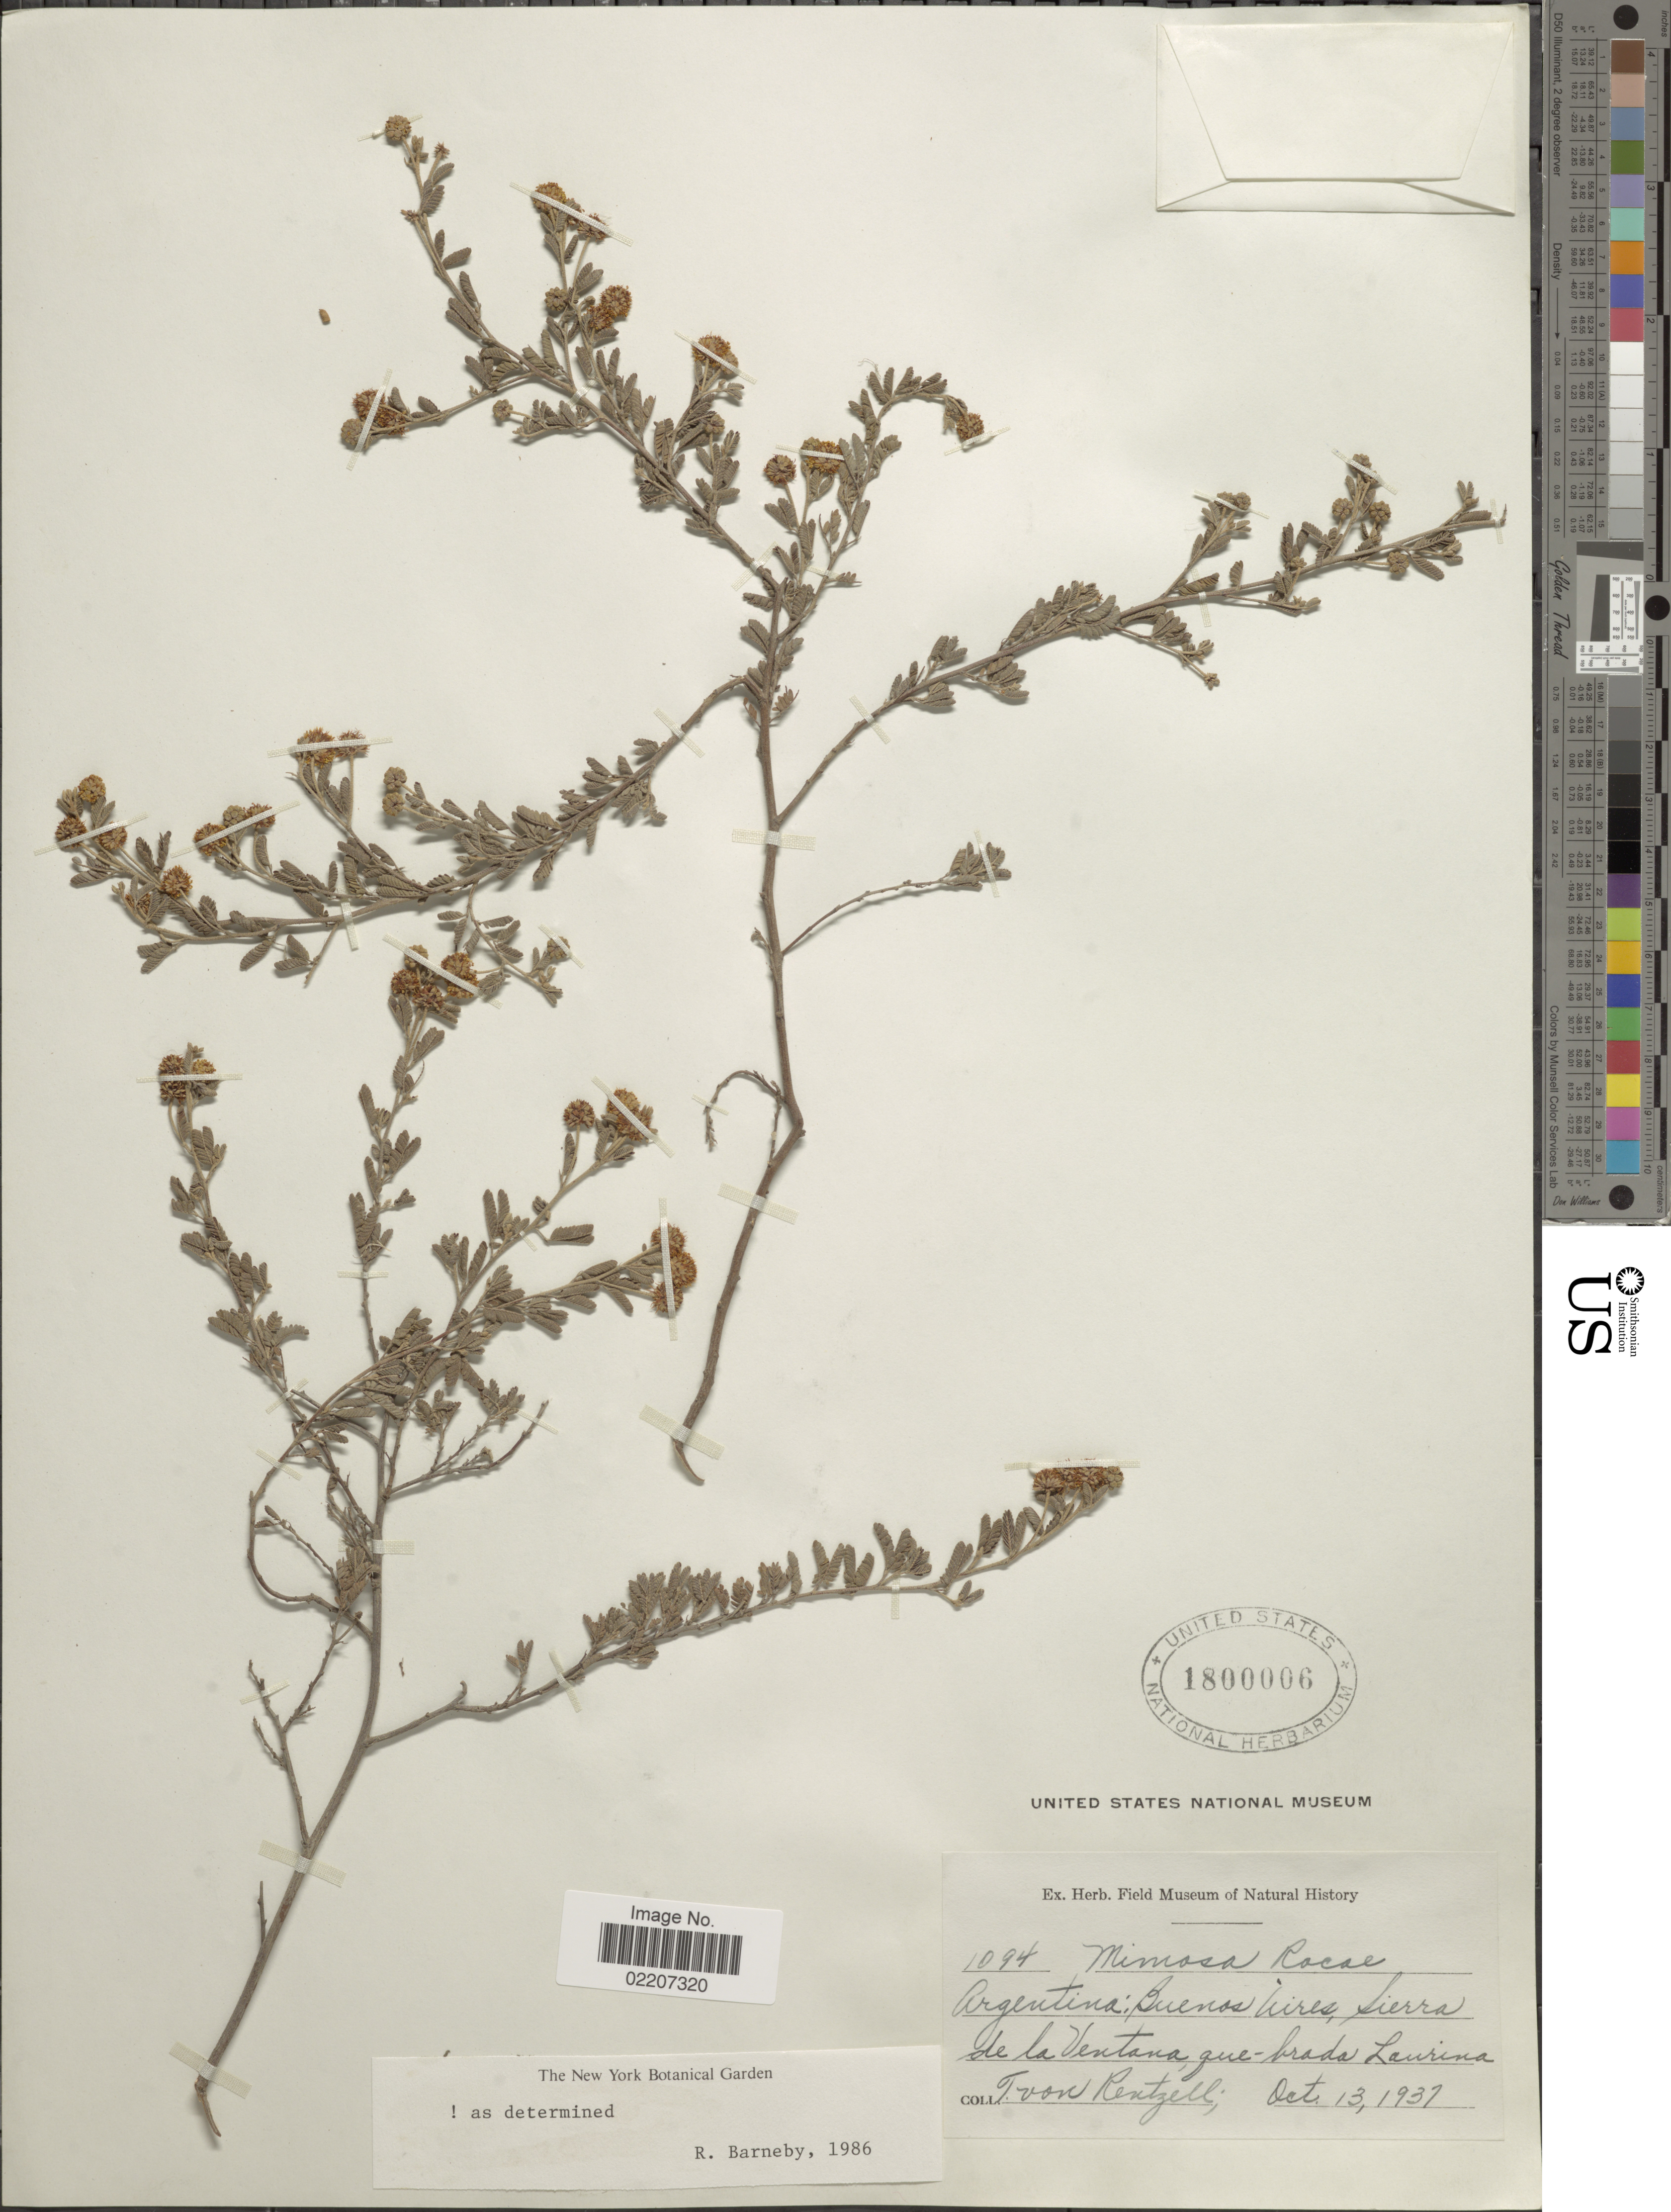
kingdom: Plantae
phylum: Tracheophyta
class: Magnoliopsida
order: Fabales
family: Fabaceae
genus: Mimosa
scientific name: Mimosa rocae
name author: Lorentz & Niederl.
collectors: I. von Rentzell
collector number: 1094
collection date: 1937-10-13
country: Argentina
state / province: Buenos Aires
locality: Argentina, Buenos Aires, Sierra de la Ventana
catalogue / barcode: US 1800006